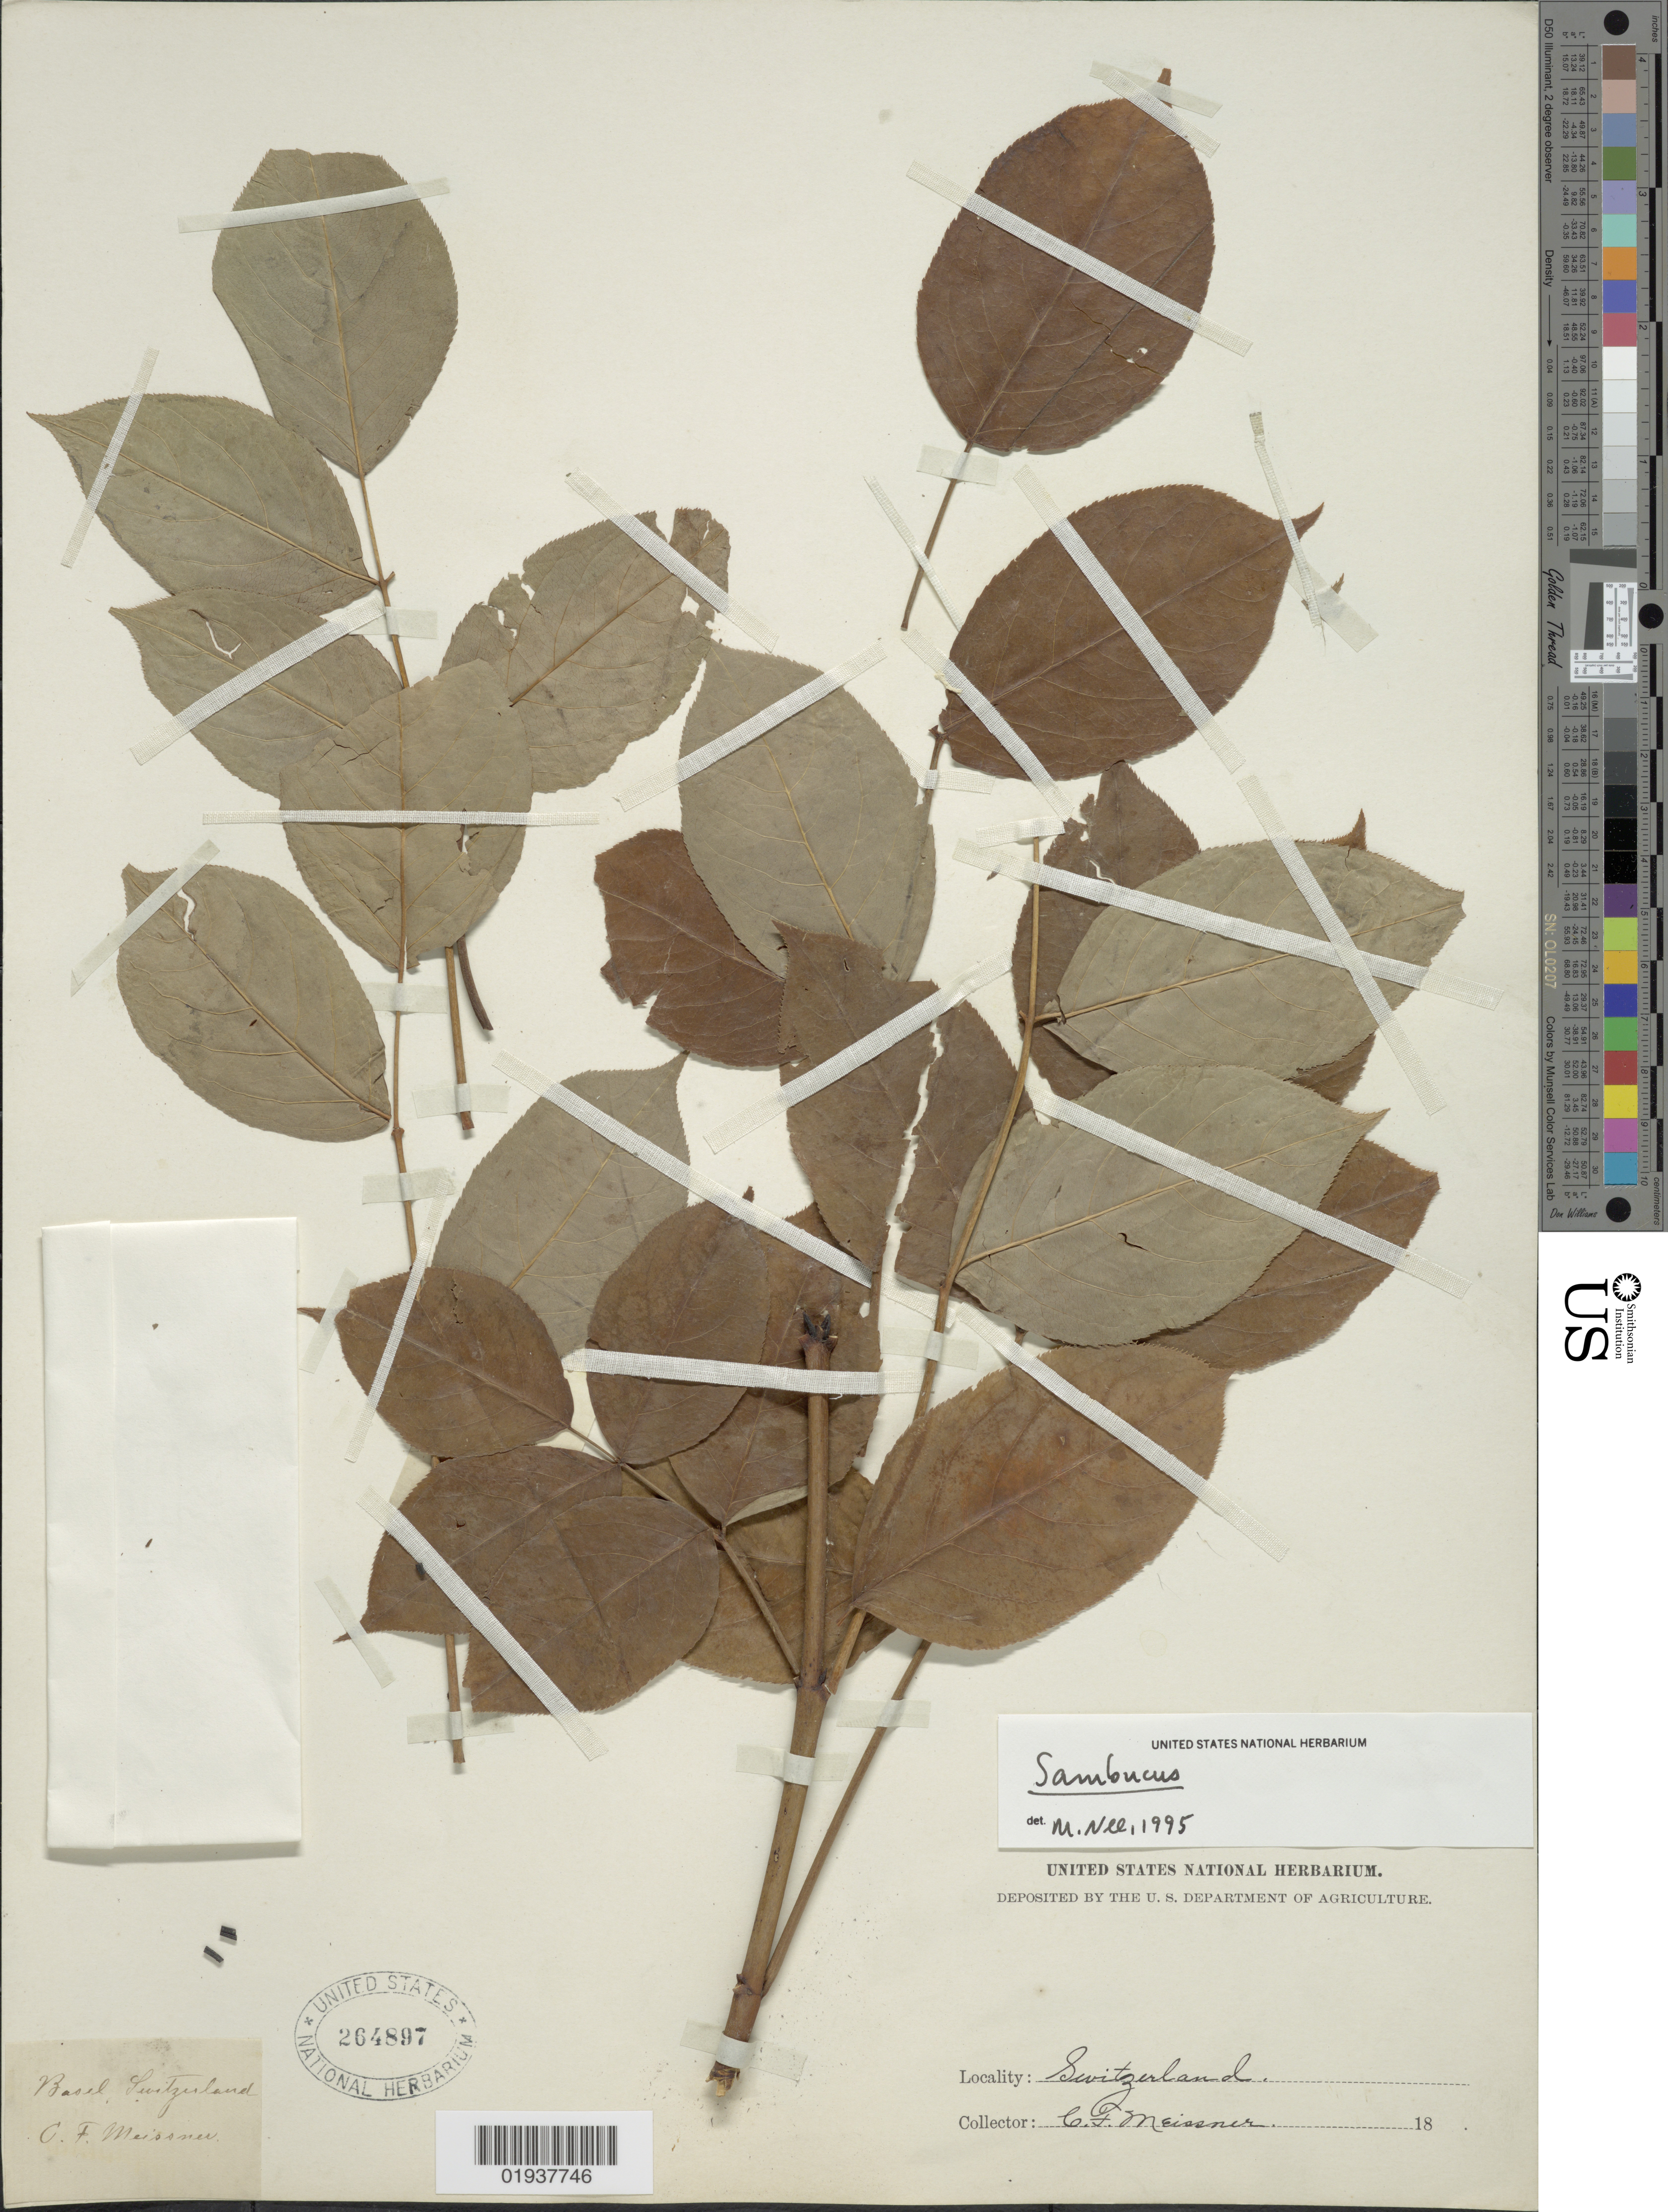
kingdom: Plantae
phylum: Tracheophyta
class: Magnoliopsida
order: Dipsacales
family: Viburnaceae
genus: Sambucus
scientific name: Sambucus sp.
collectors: C. F. W. Meissner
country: Switzerland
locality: Basel Switzerland.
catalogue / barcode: US 264897